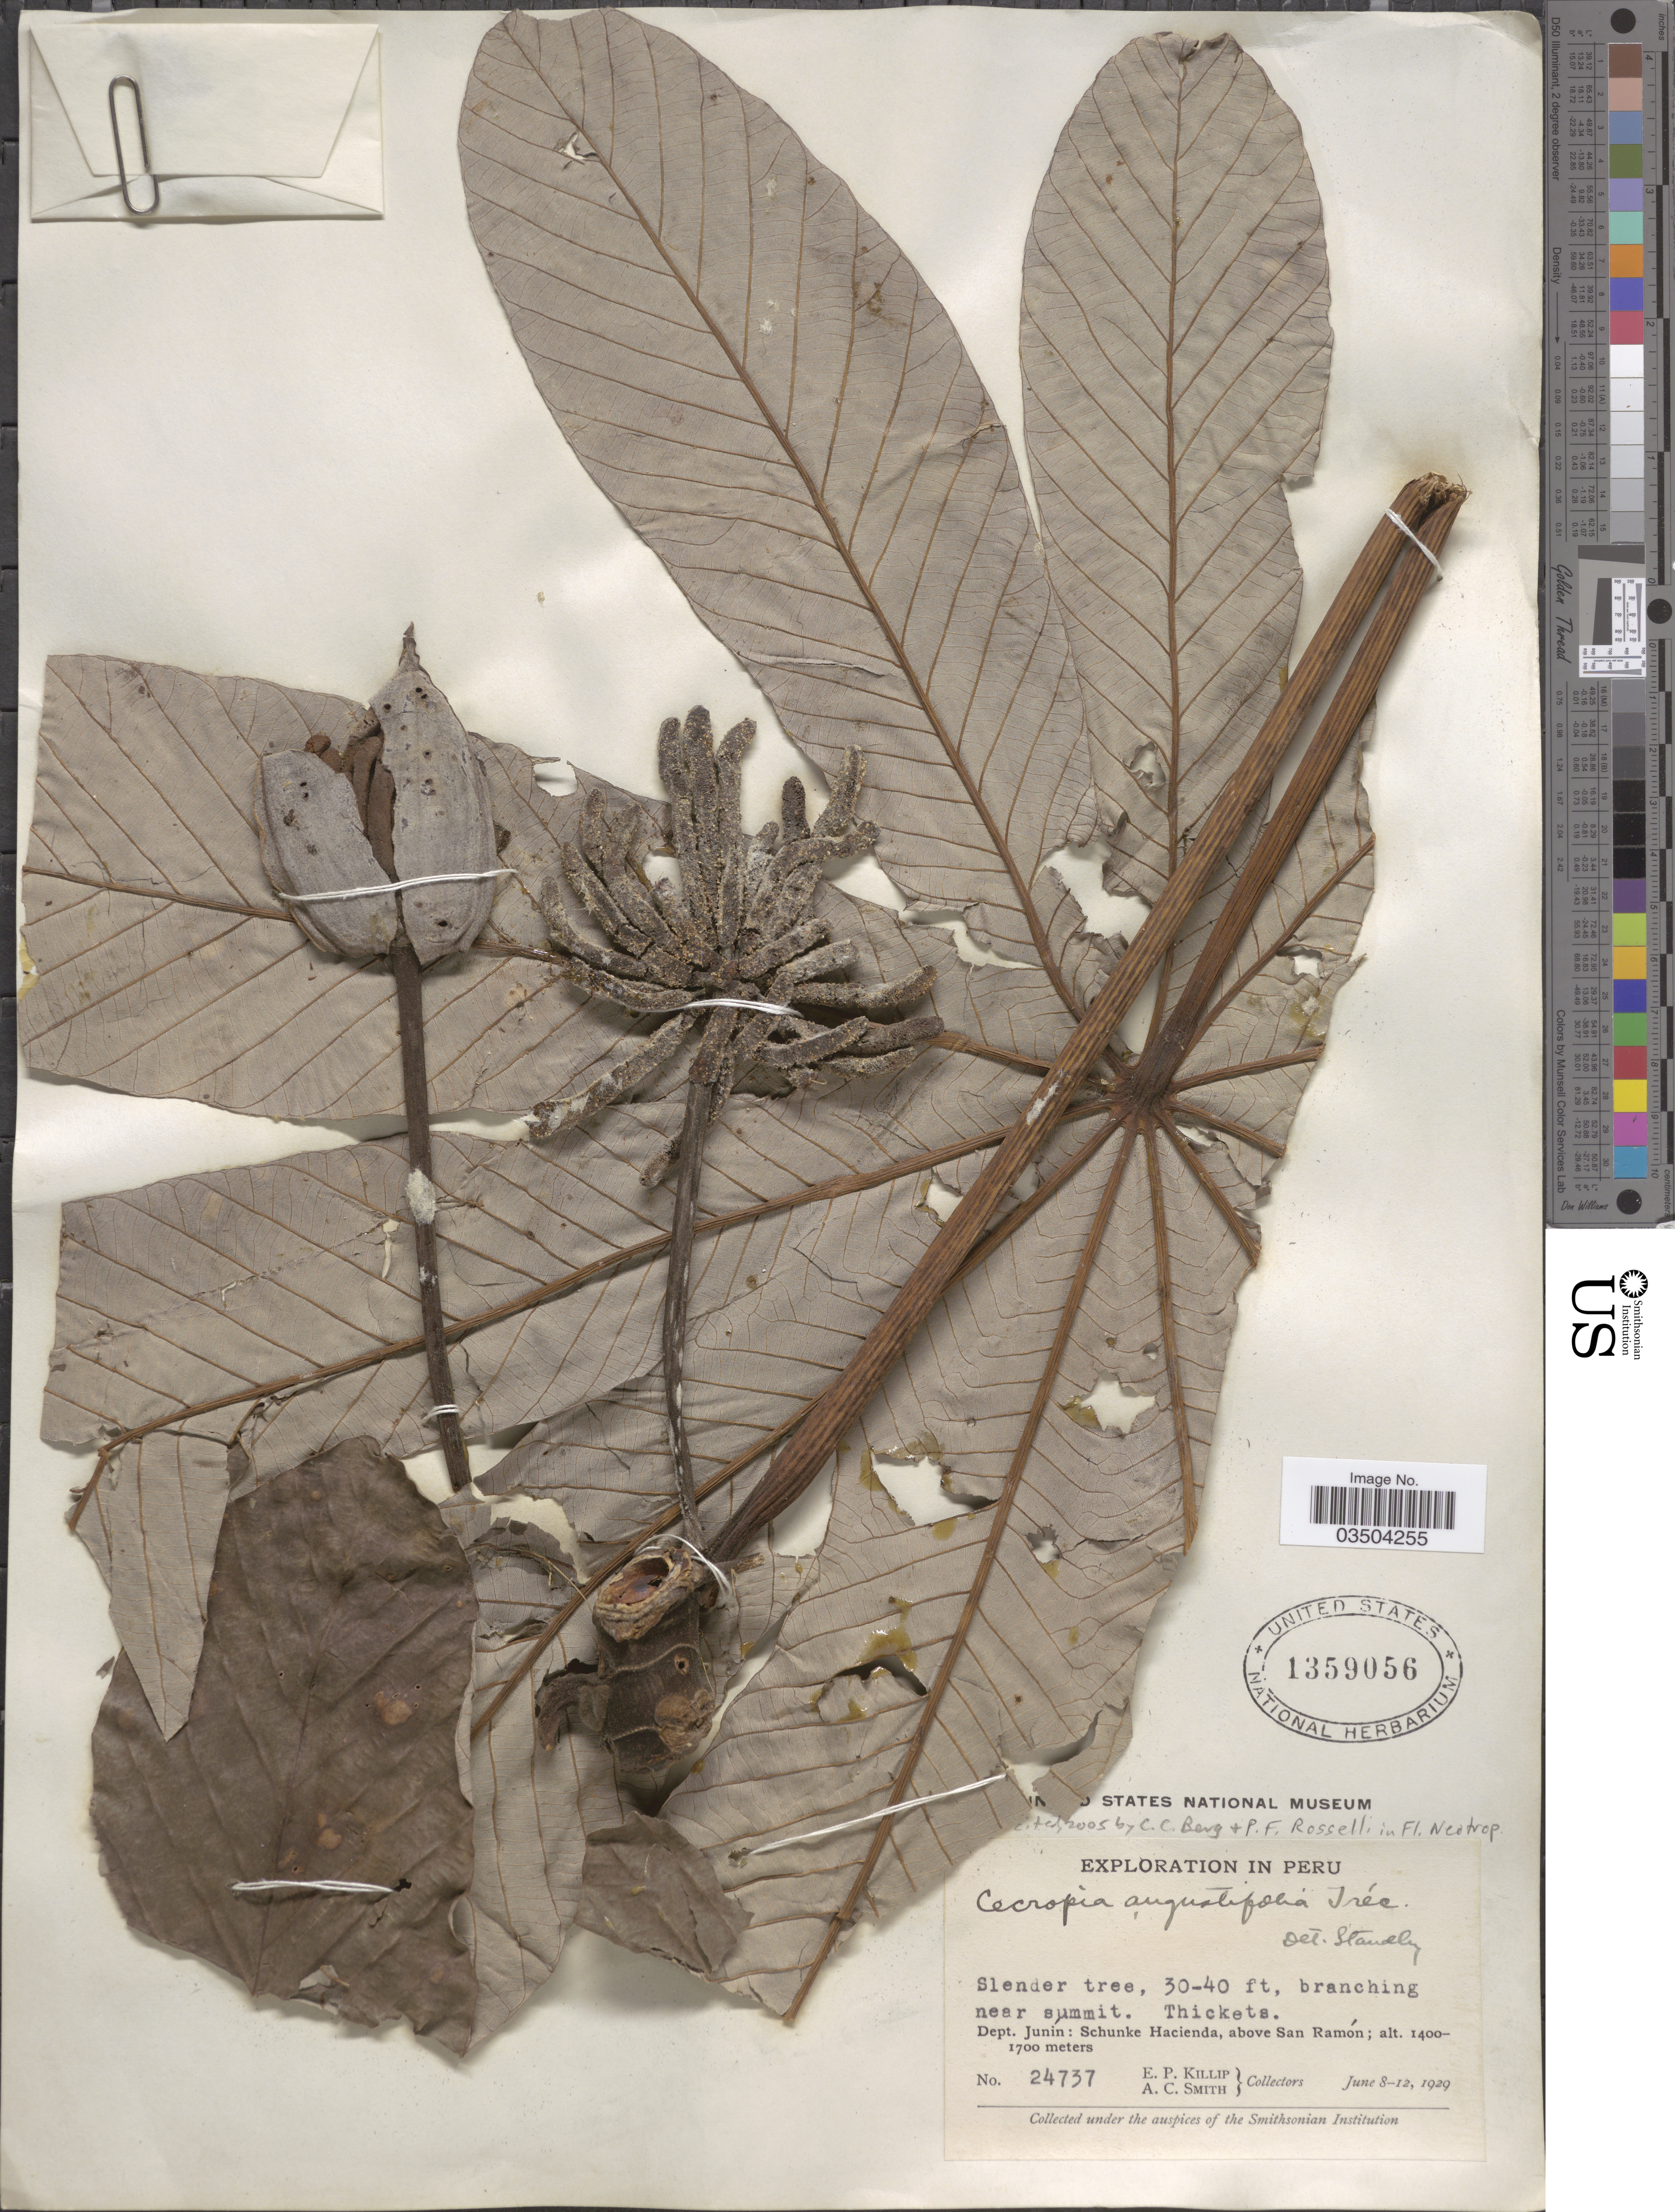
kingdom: Plantae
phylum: Tracheophyta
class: Magnoliopsida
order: Rosales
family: Urticaceae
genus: Cecropia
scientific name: Cecropia angustifolia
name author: Trécul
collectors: E. P. Killip & A. C. Smith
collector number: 24737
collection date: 1929-06-08/1929-06-12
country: Peru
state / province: Junín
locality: Dept. Junín: Schunke Hacienda, above San Ramón.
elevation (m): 1400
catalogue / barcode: US 1359056